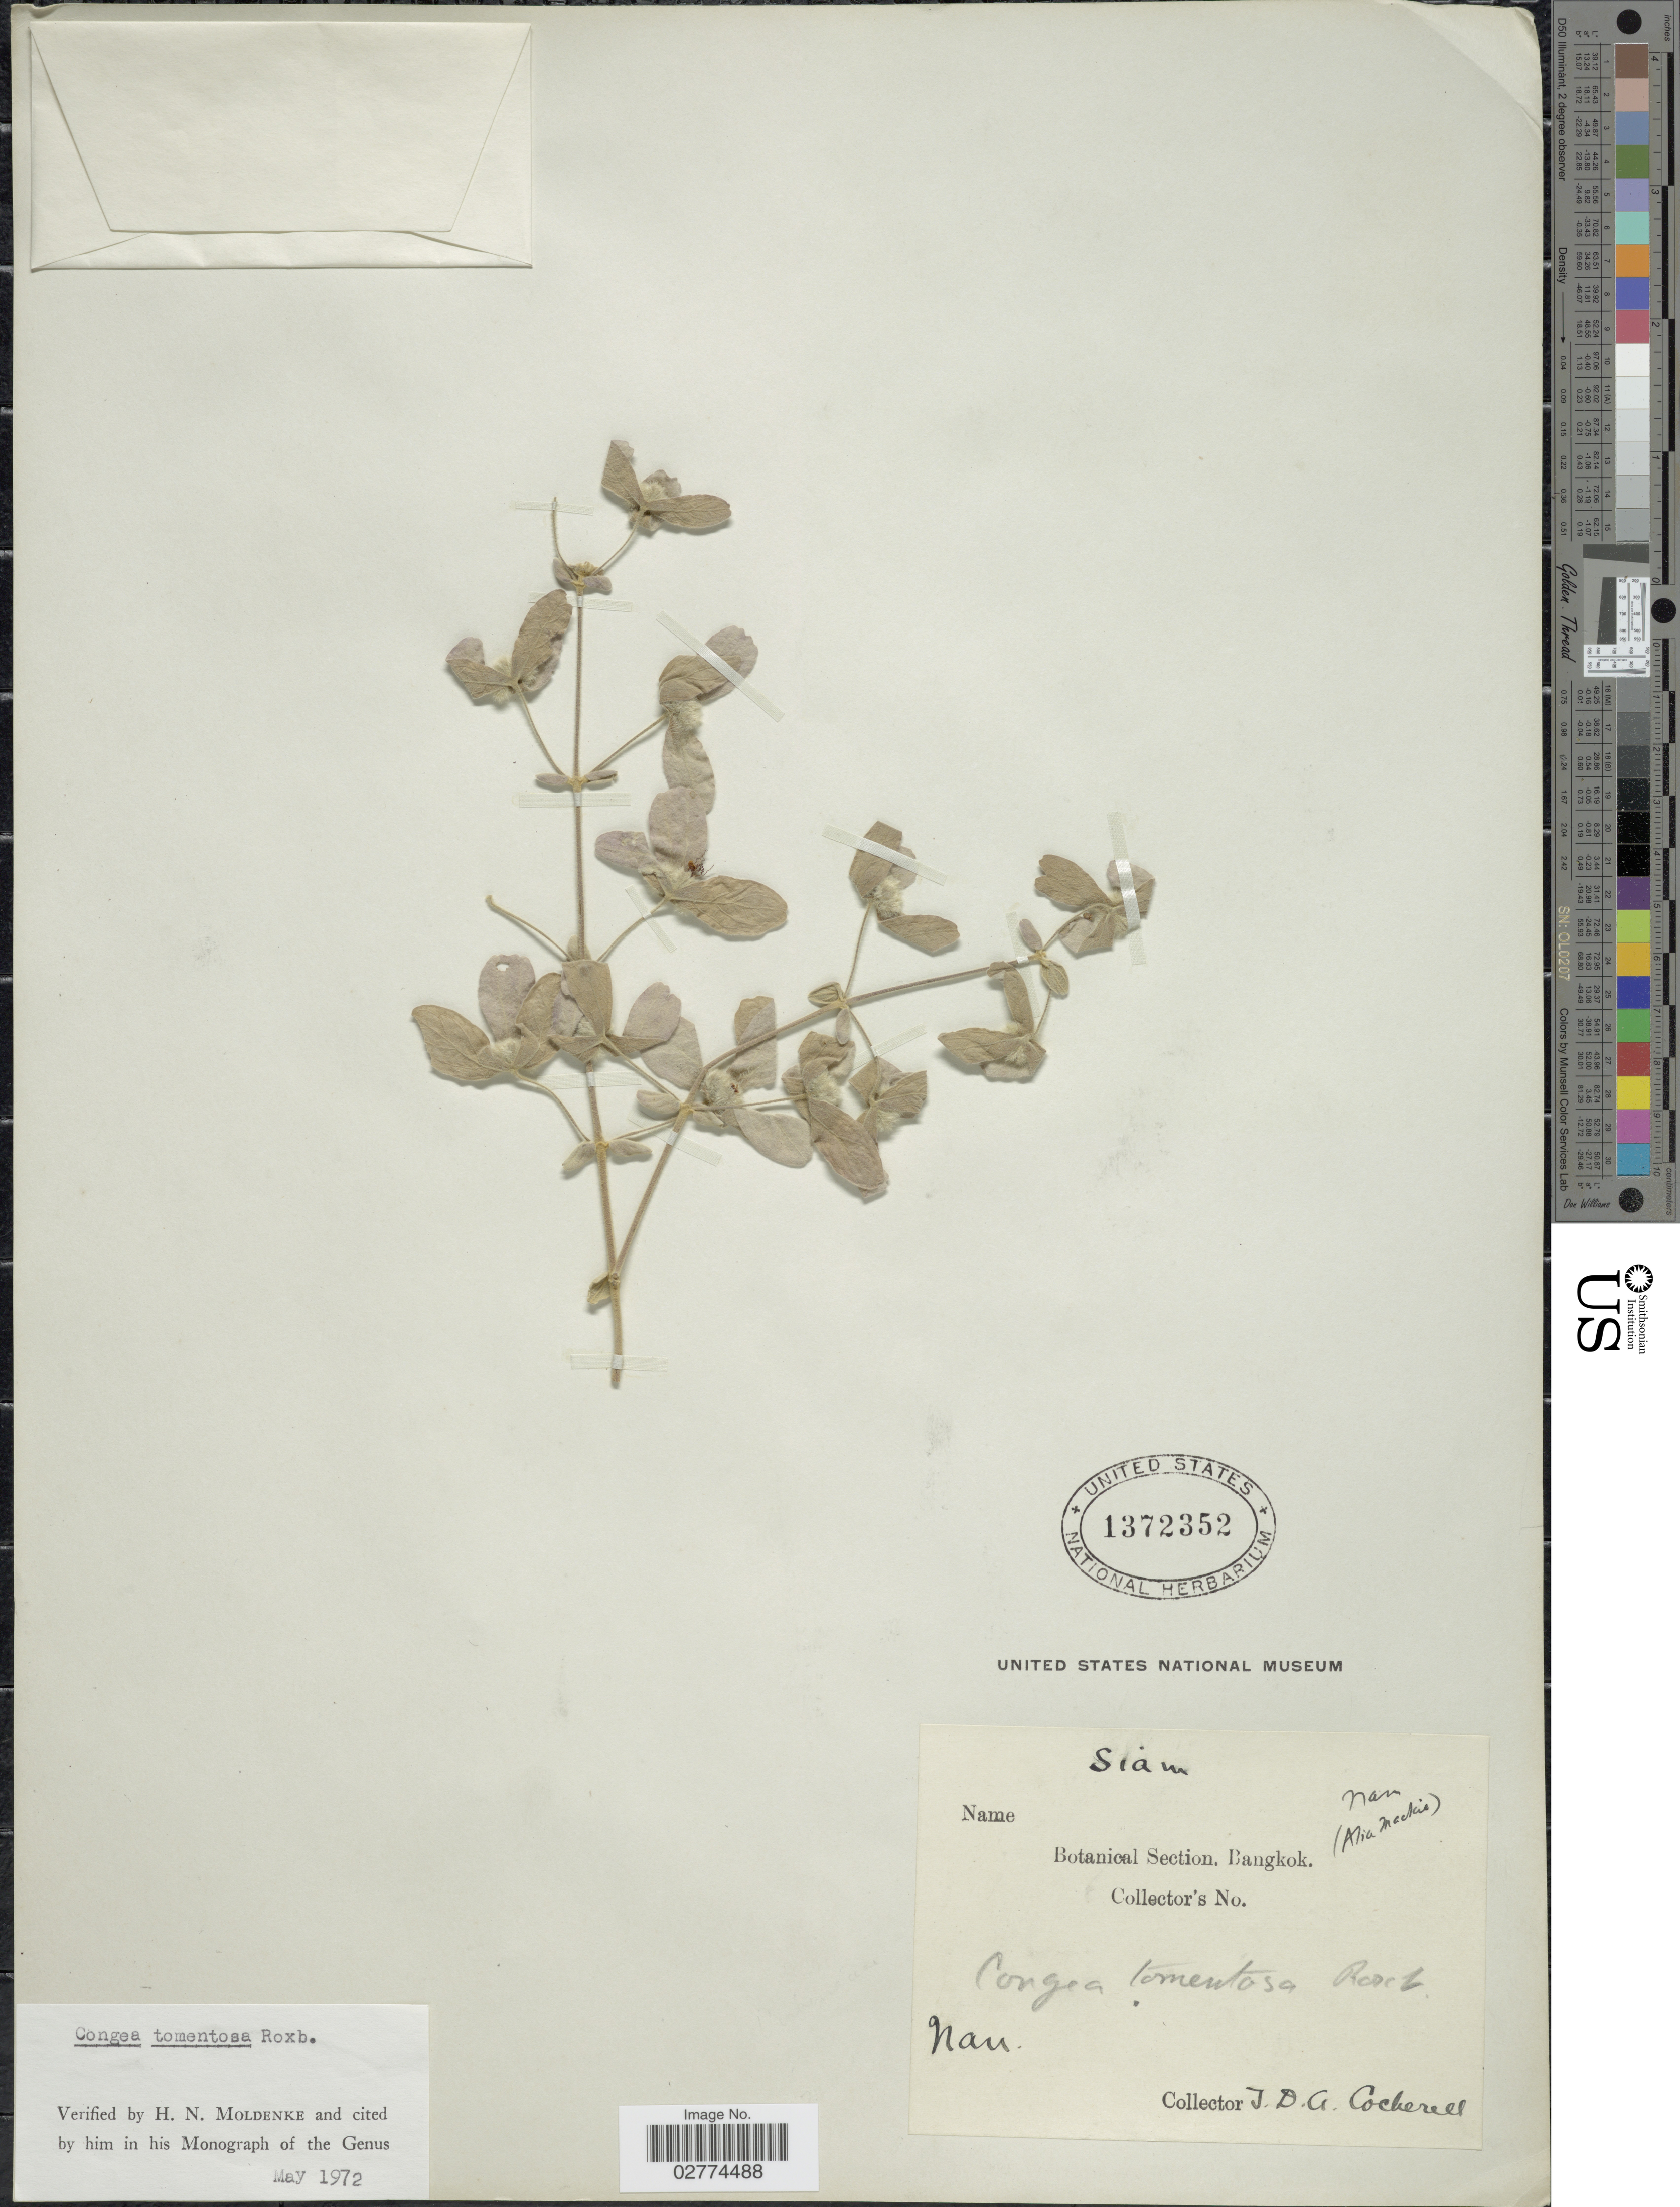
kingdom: Plantae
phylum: Tracheophyta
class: Magnoliopsida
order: Lamiales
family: Lamiaceae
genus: Congea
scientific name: Congea tomentosa var. tomentosa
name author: Roxb.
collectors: T. Cockerell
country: Thailand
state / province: Nan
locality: Siam. Nan.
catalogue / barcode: US 1372352